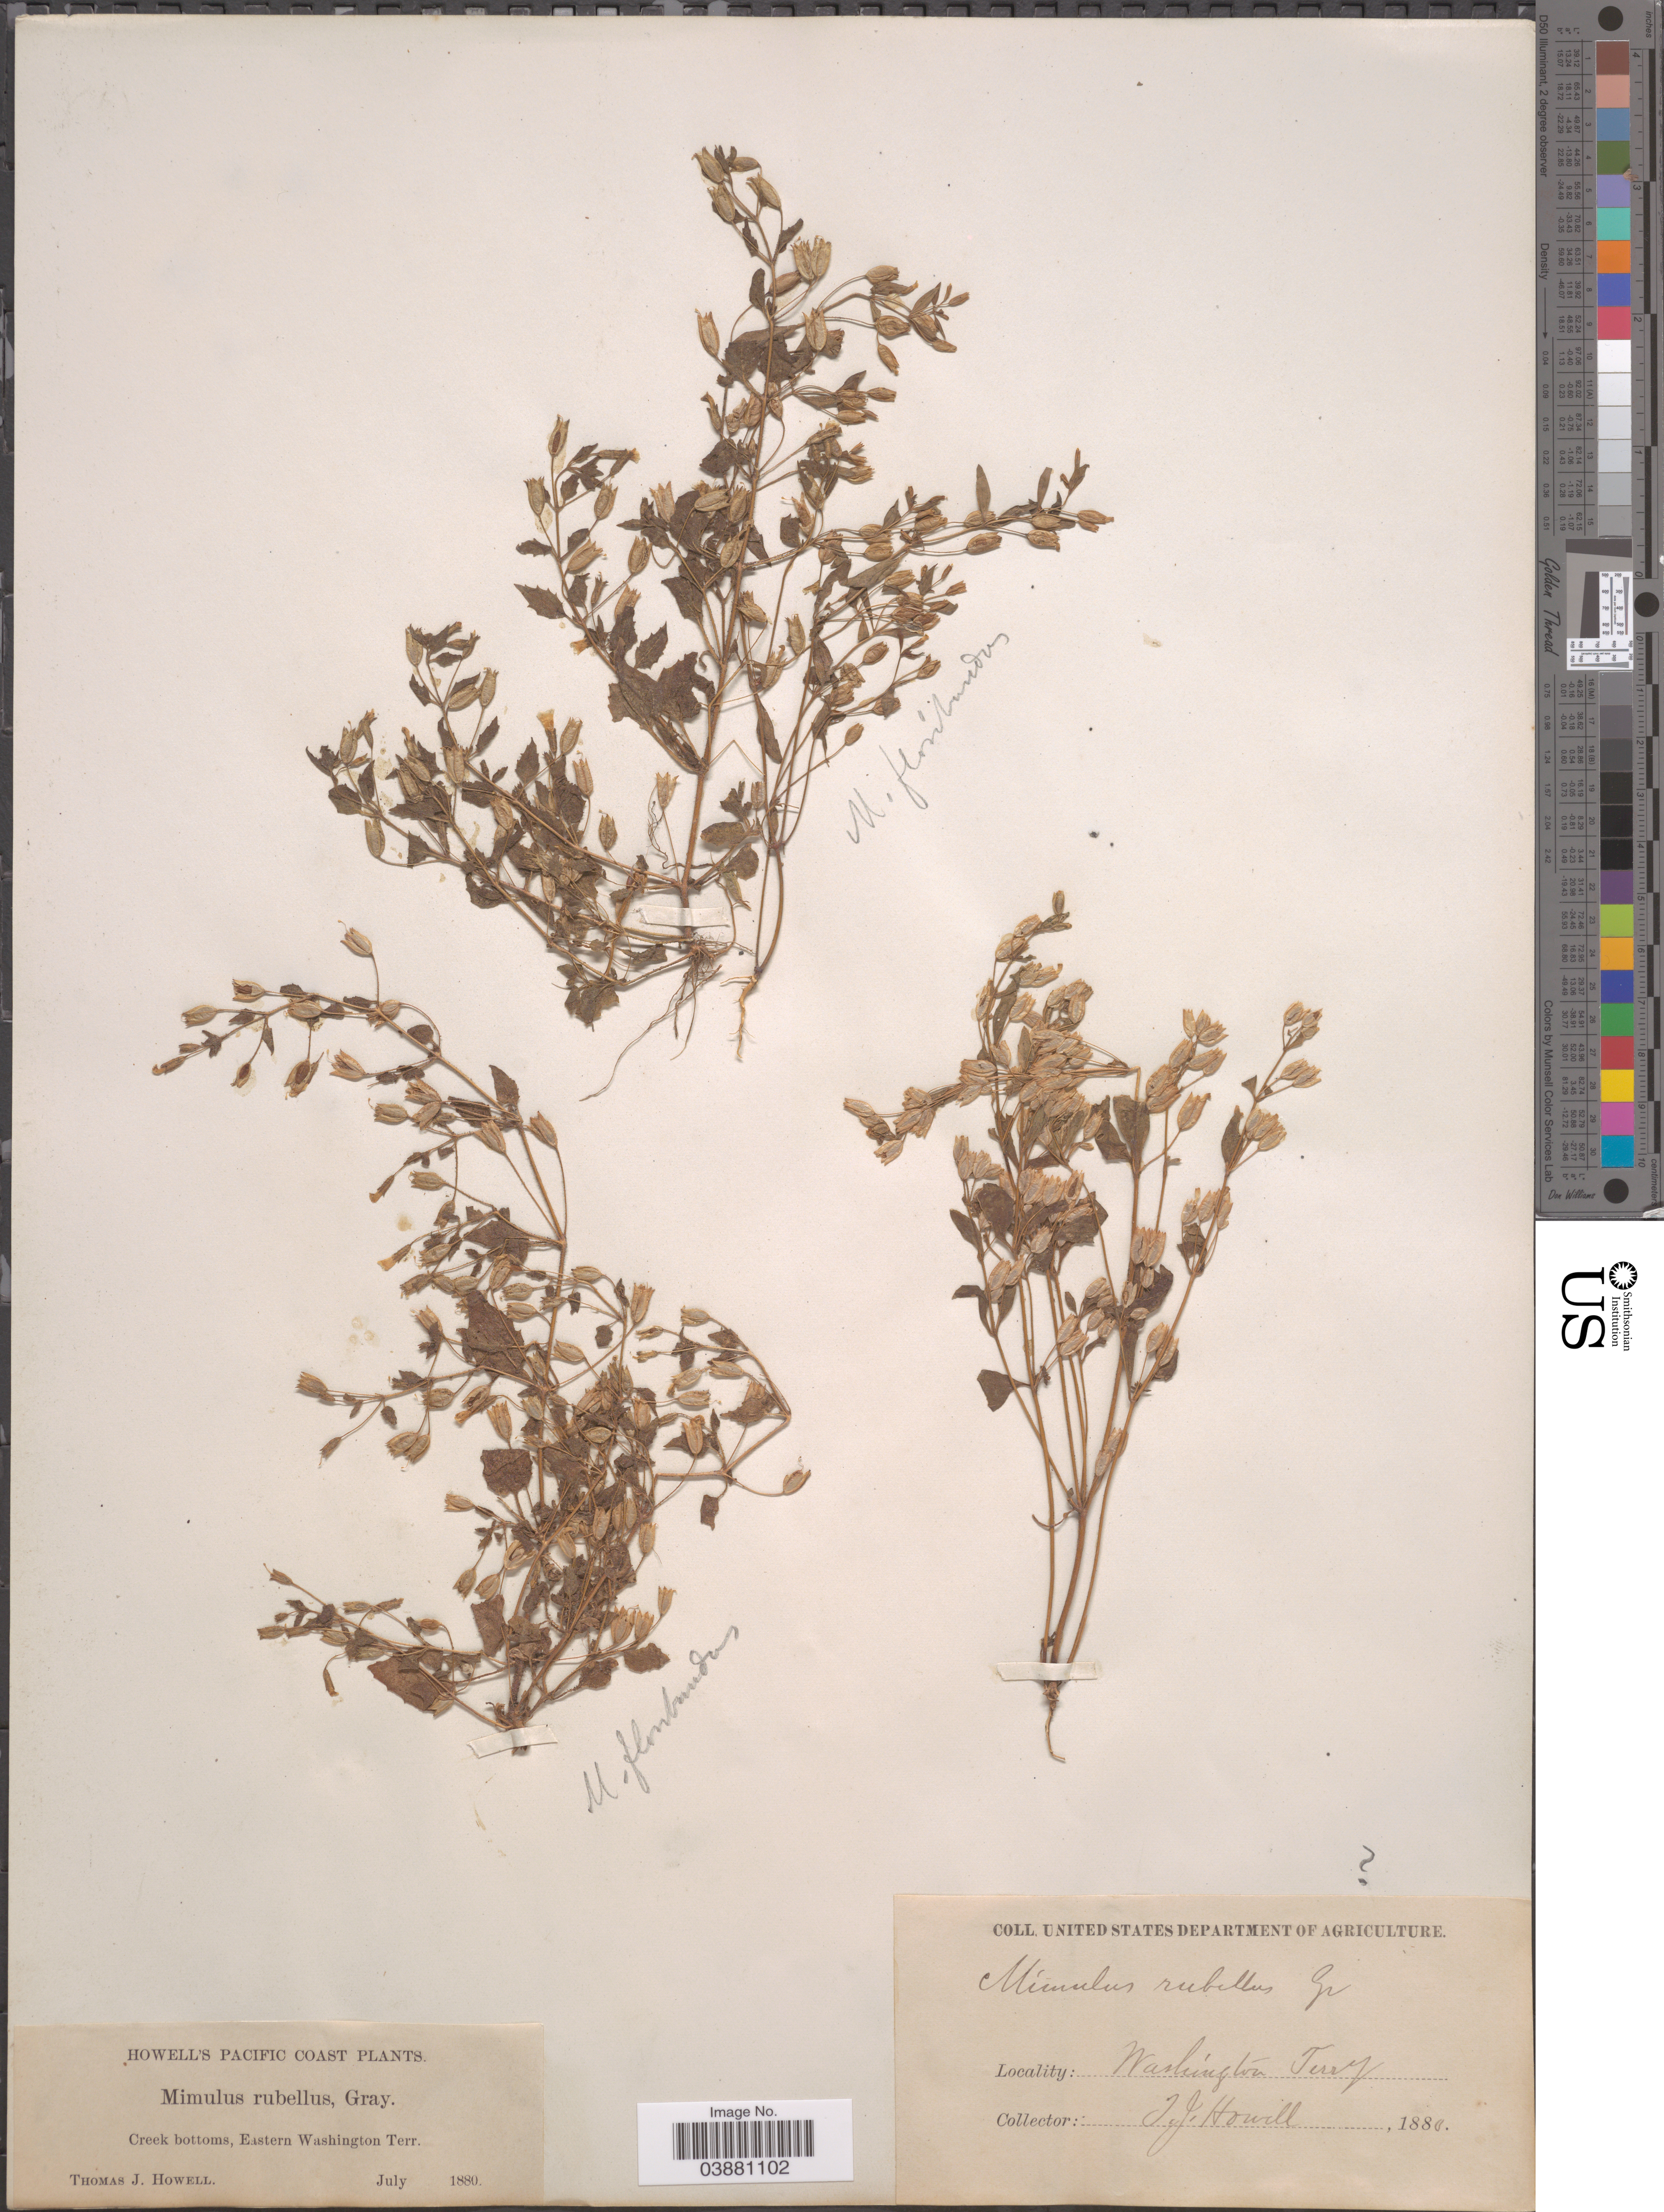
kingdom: Plantae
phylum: Tracheophyta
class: Magnoliopsida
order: Lamiales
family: Phrymaceae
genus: Mimulus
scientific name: Mimulus floribundus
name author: Douglas ex Lindl.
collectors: T. J. Howell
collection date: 1880-07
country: United States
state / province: Washington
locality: Pacific Coast. Creek bottoms, Eastern Washington Terry.